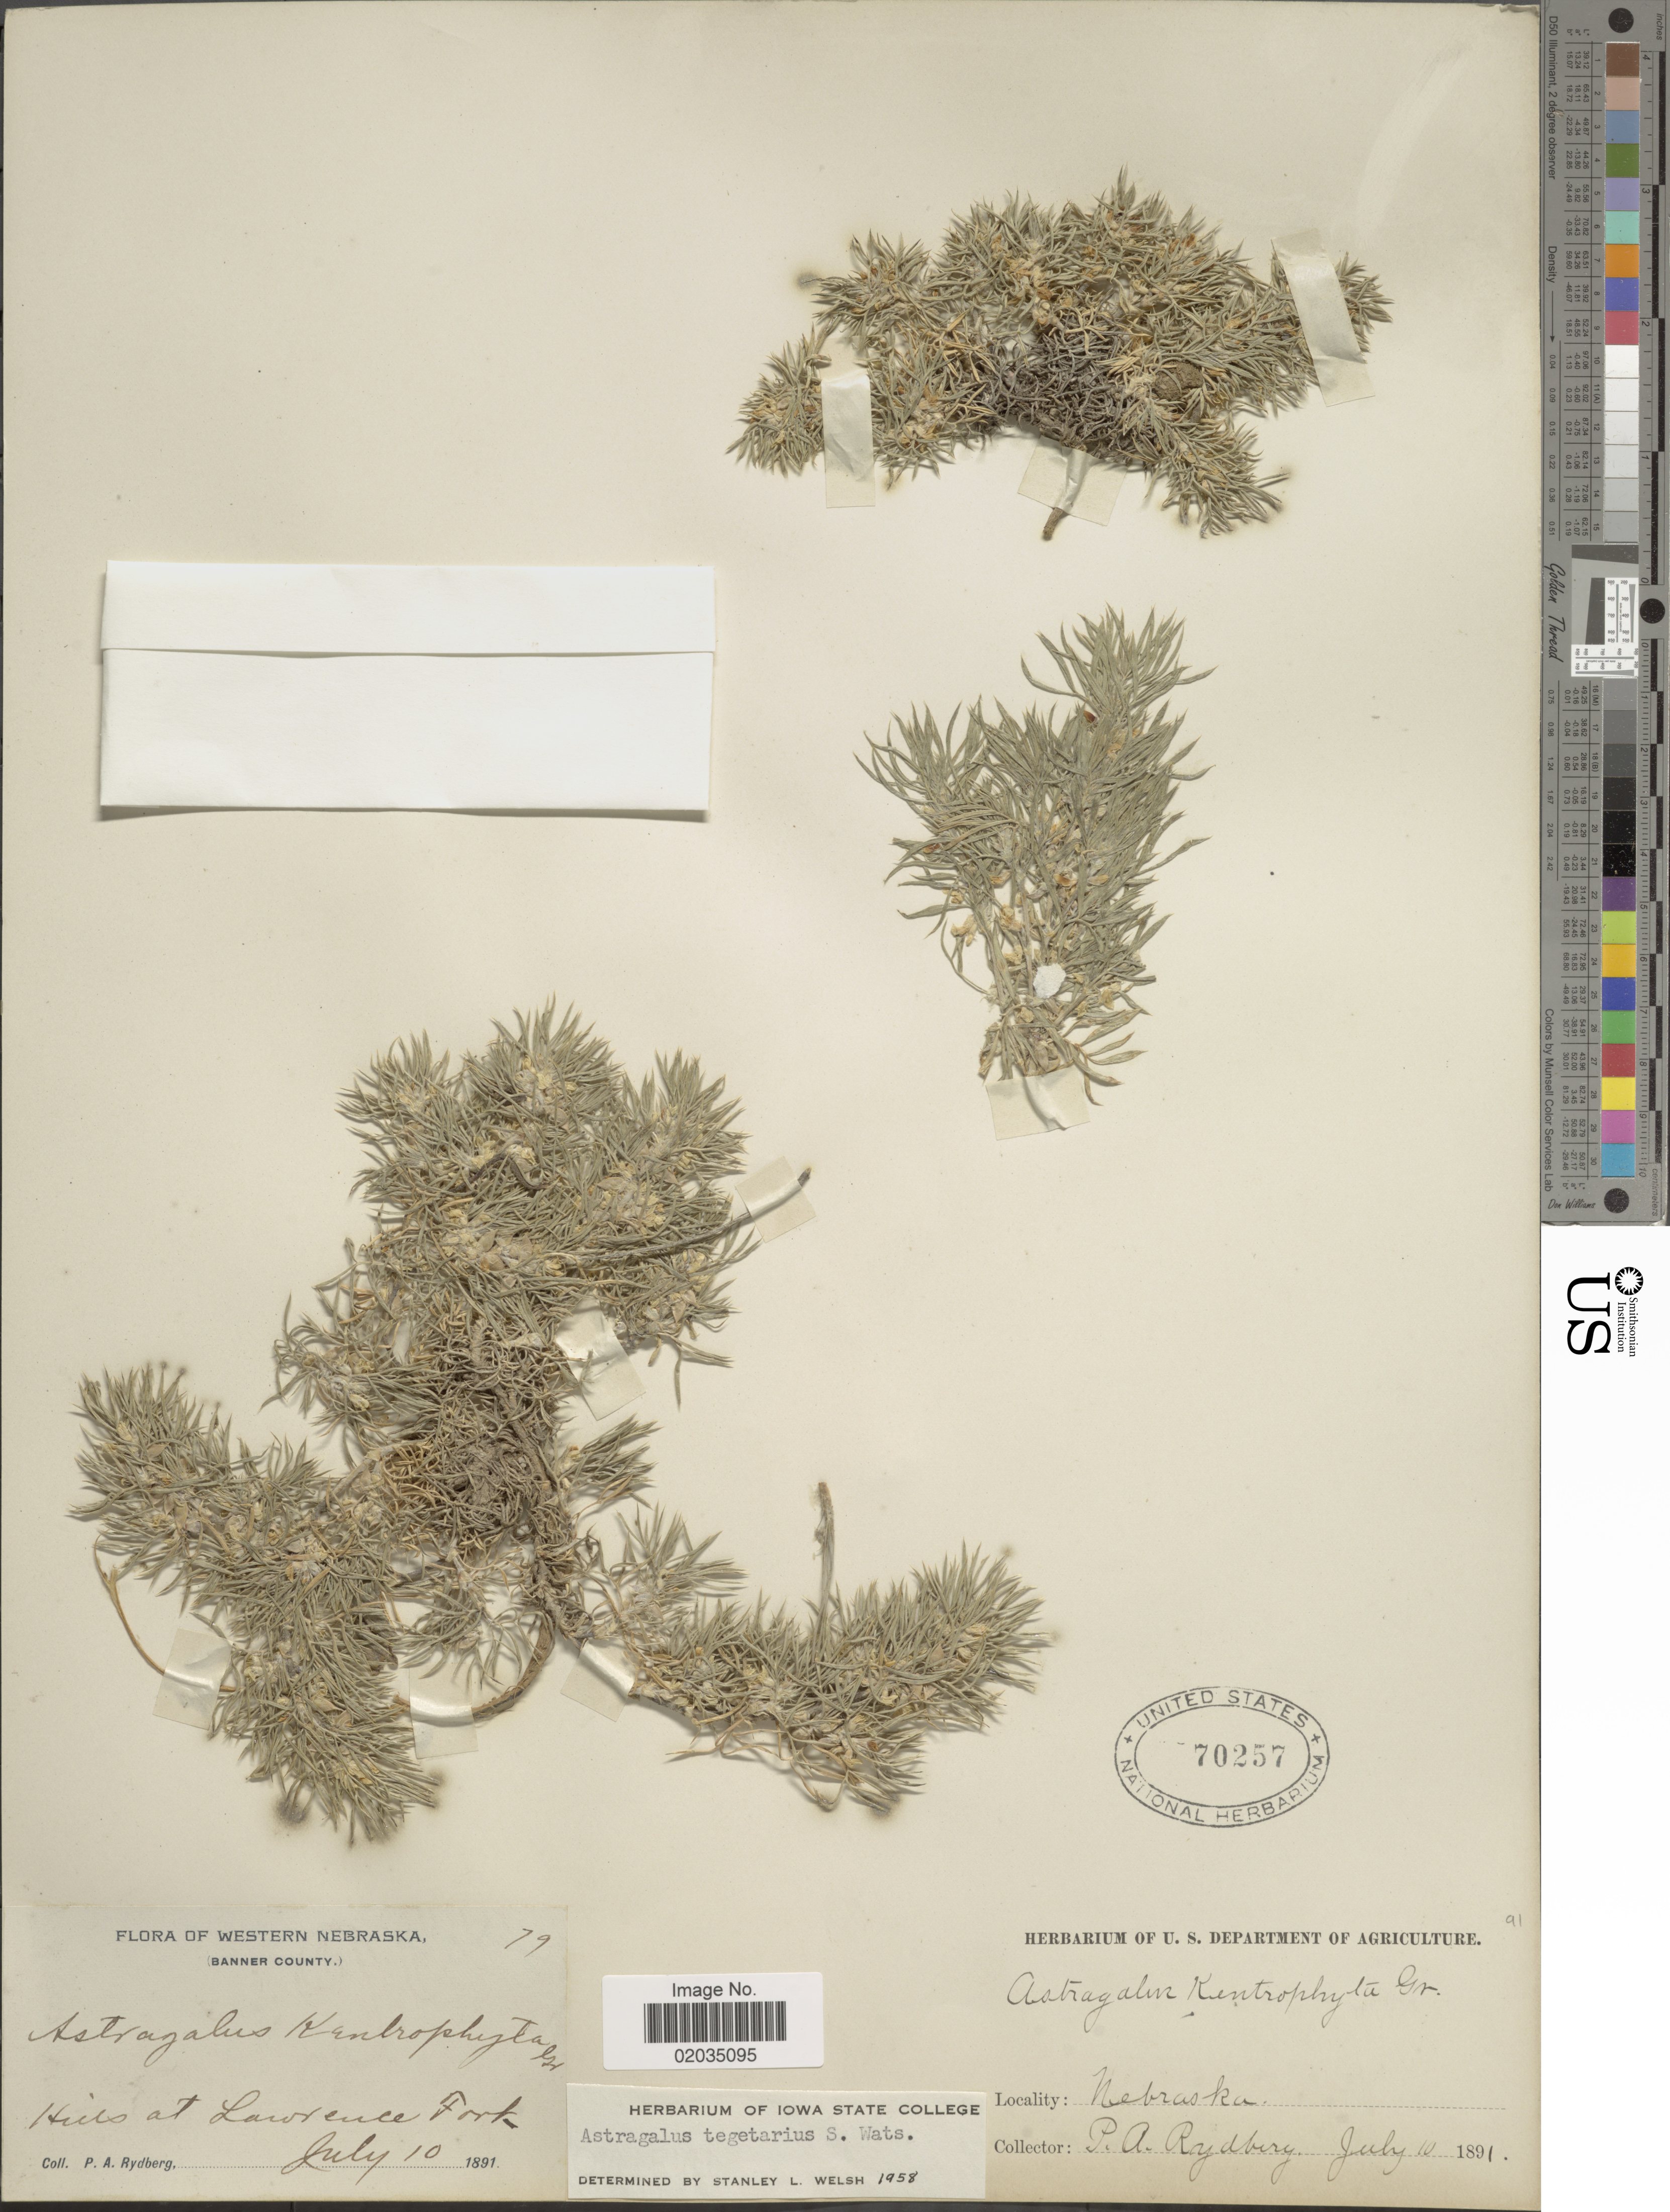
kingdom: Plantae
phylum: Tracheophyta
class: Magnoliopsida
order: Fabales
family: Fabaceae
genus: Astragalus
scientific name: Astragalus tegetarius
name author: S. Watson in C. King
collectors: P. A. Rydberg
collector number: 79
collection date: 1891-07-10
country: United States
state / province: Nebraska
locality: Hills at Lawrence Fork, Western Nebraska (Banner County)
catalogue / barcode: US 70257